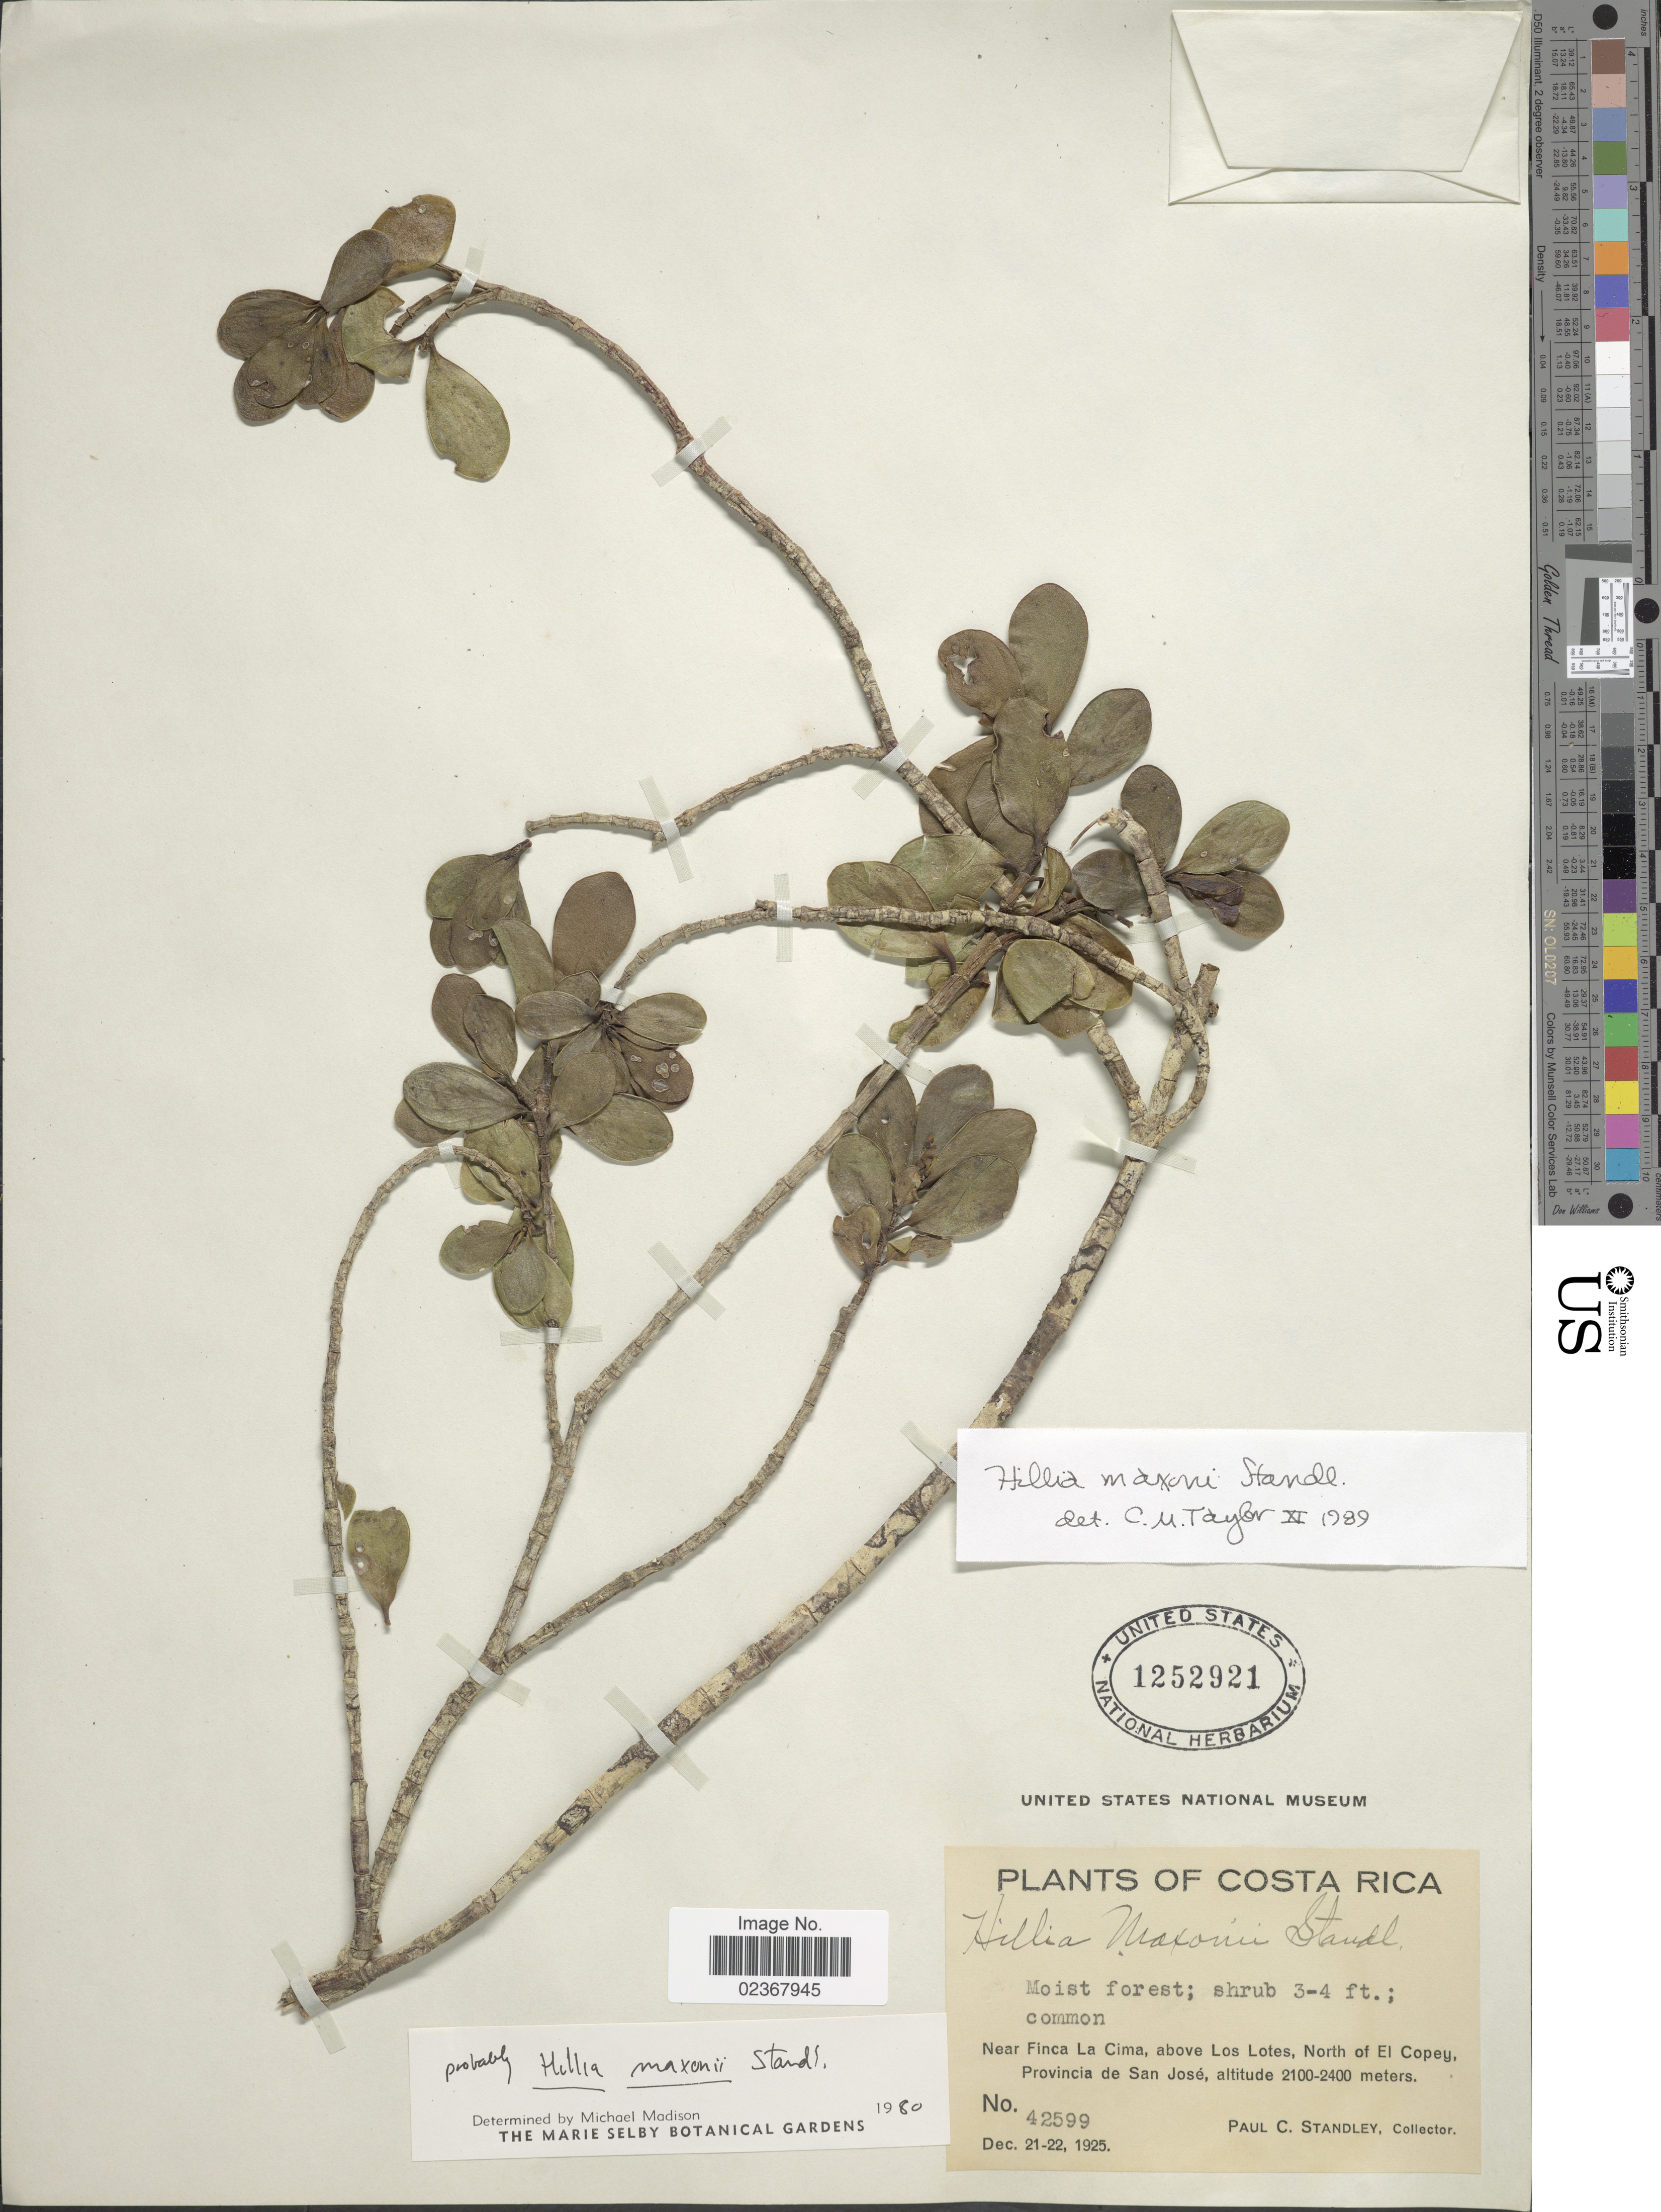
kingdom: Plantae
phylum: Tracheophyta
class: Magnoliopsida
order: Gentianales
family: Rubiaceae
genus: Hillia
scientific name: Hillia maxonii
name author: Standl.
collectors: P. C. Standley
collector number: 42599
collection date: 1925-12-21/1925-12-22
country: Costa Rica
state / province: San José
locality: Near Finca La Cima, above Los Lotes, North of El Copey, Provincia de San Jose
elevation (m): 2100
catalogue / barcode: US 1252921